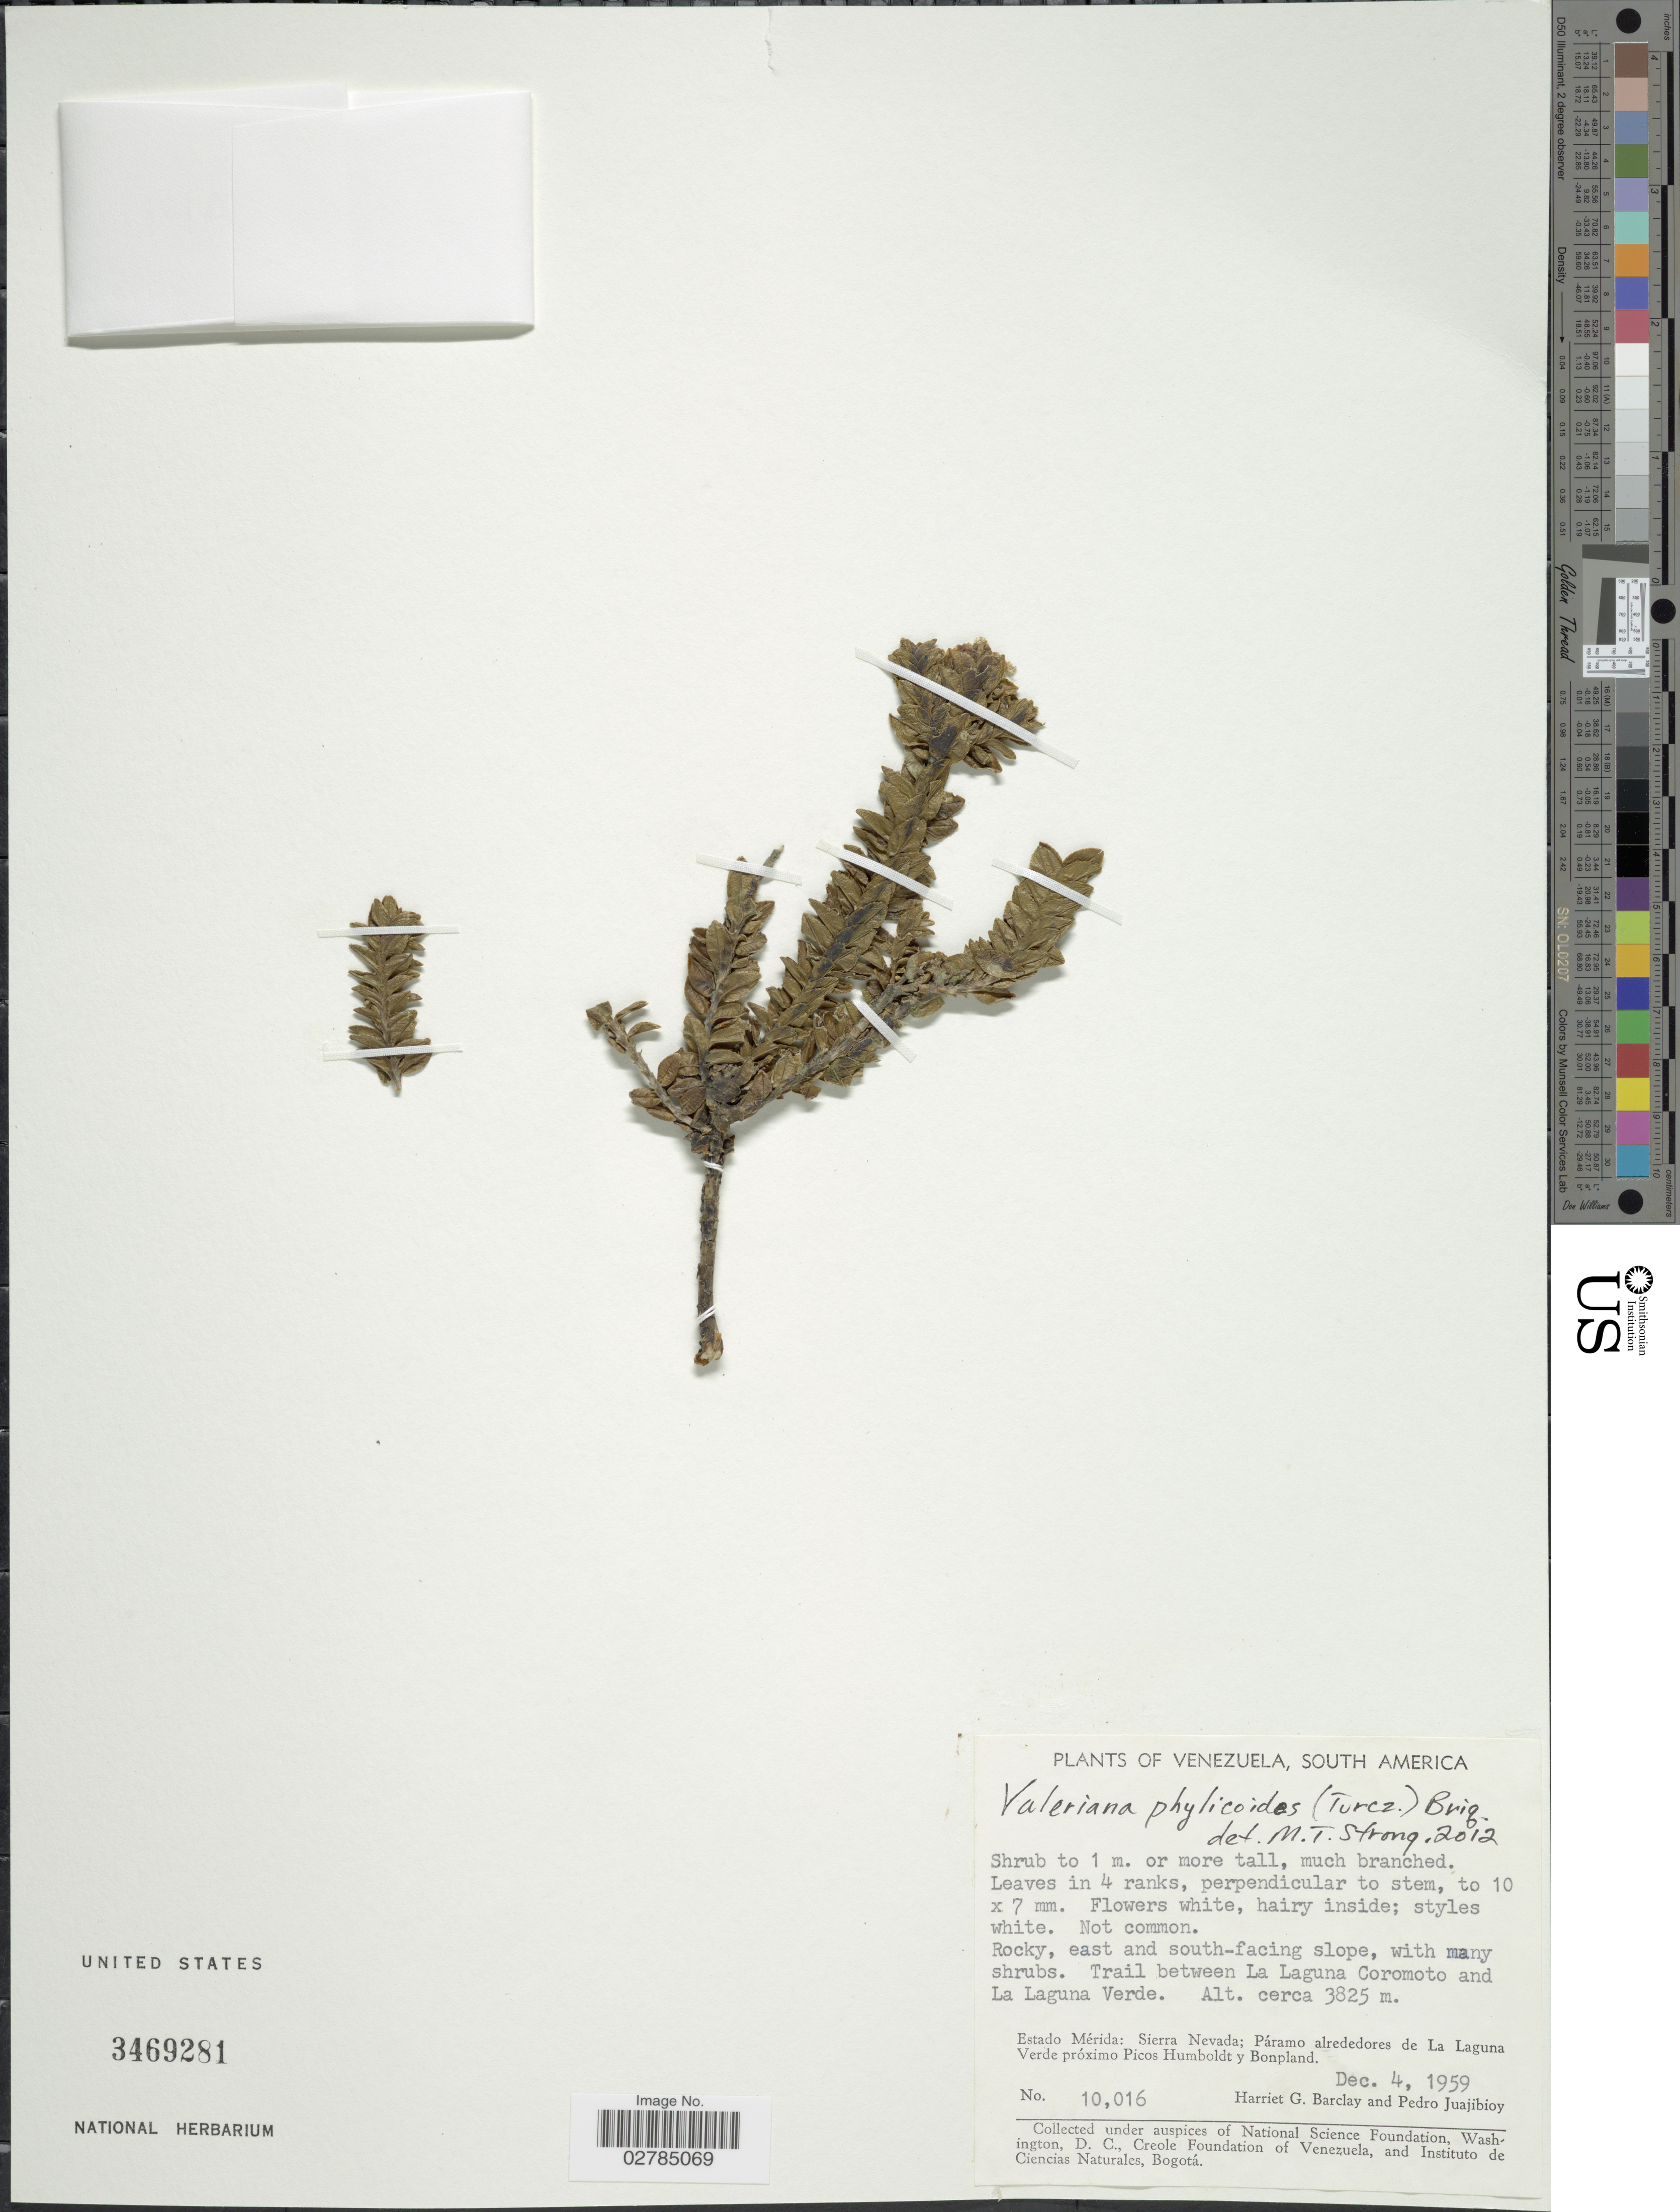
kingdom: Plantae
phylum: Tracheophyta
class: Magnoliopsida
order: Dipsacales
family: Caprifoliaceae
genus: Valeriana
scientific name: Valeriana phylicoides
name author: (Turcz.) Briq.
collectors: H. G. Barclay & P. Juajibioy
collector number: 10016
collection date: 1959-12-04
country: Venezuela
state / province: Mérida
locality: Rocky, east and south-facing slope, with many shrubs, Trail between La Laguna Coromoto and La Laguna Verde, Estado Mérida, Sierra Nevada, Páramo alrededores de La Laguna Verde próximo Picos Humboldt y Bonpland.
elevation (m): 3825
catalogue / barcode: US 3469281